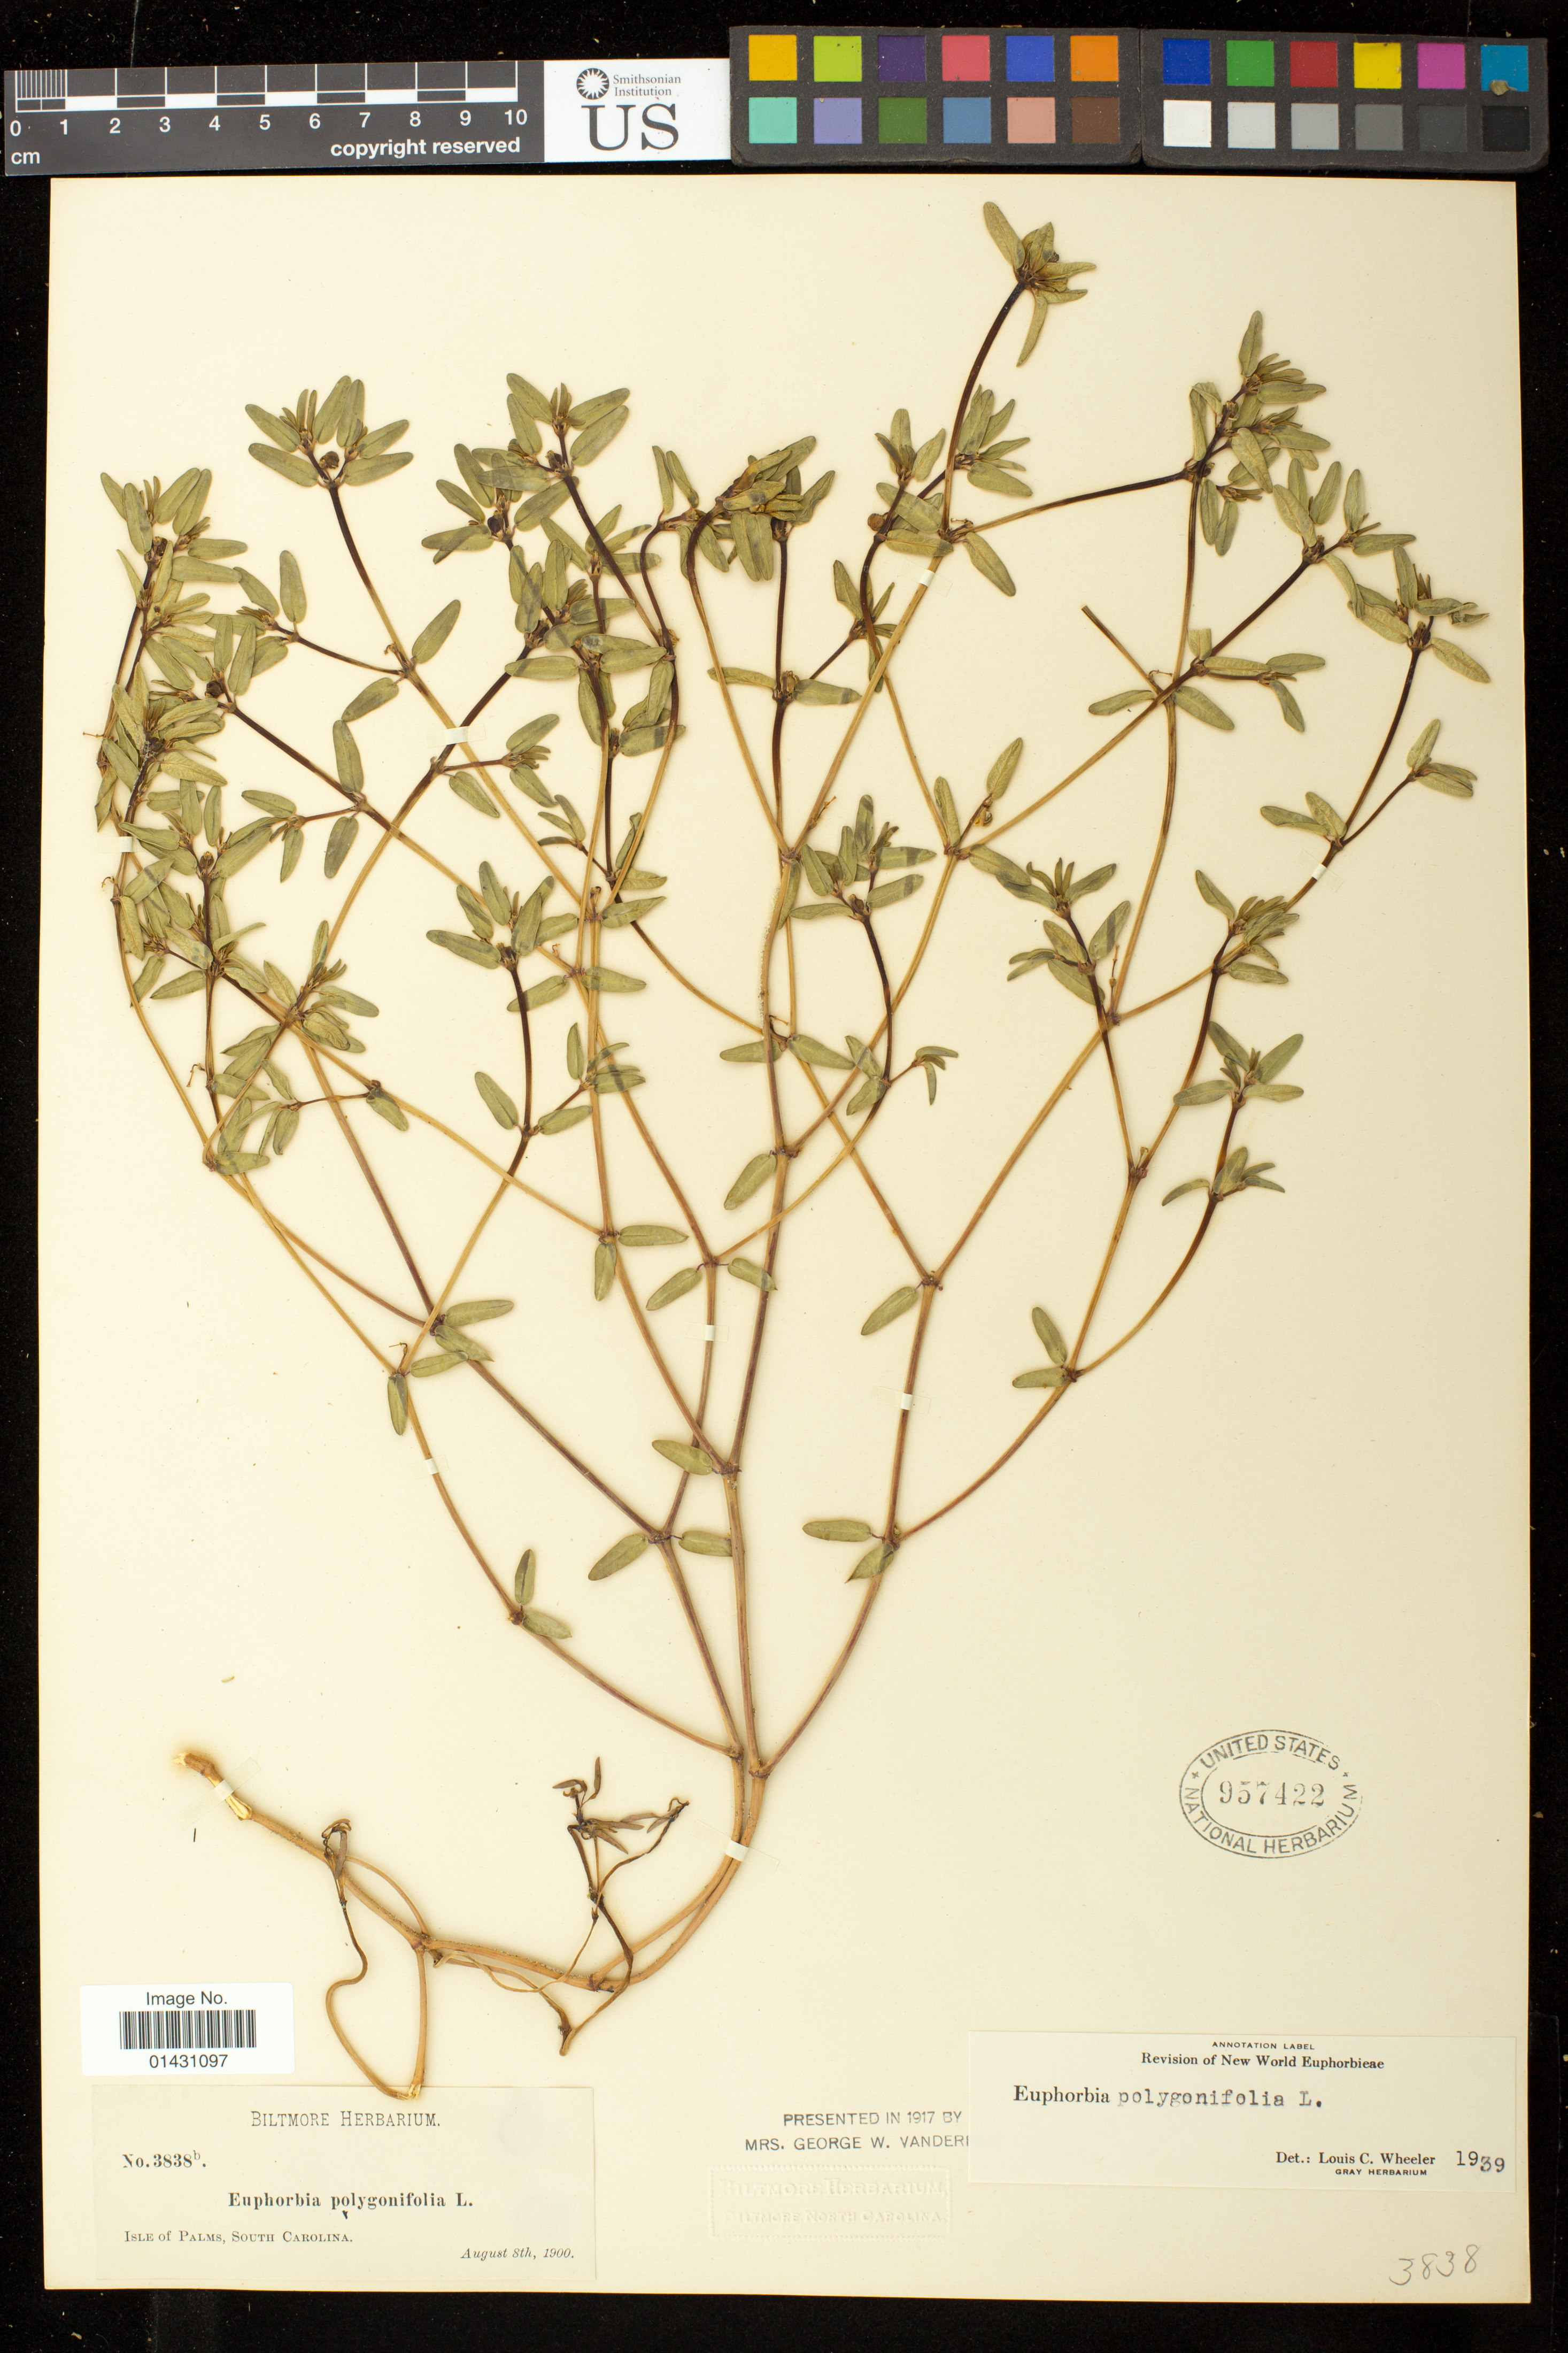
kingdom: Plantae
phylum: Tracheophyta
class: Magnoliopsida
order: Malpighiales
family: Euphorbiaceae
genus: Euphorbia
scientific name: Euphorbia polygonifolia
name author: L.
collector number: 3838b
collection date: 1900-08-08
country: United States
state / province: South Carolina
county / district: Charleston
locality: Isle of Palms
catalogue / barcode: US 957422